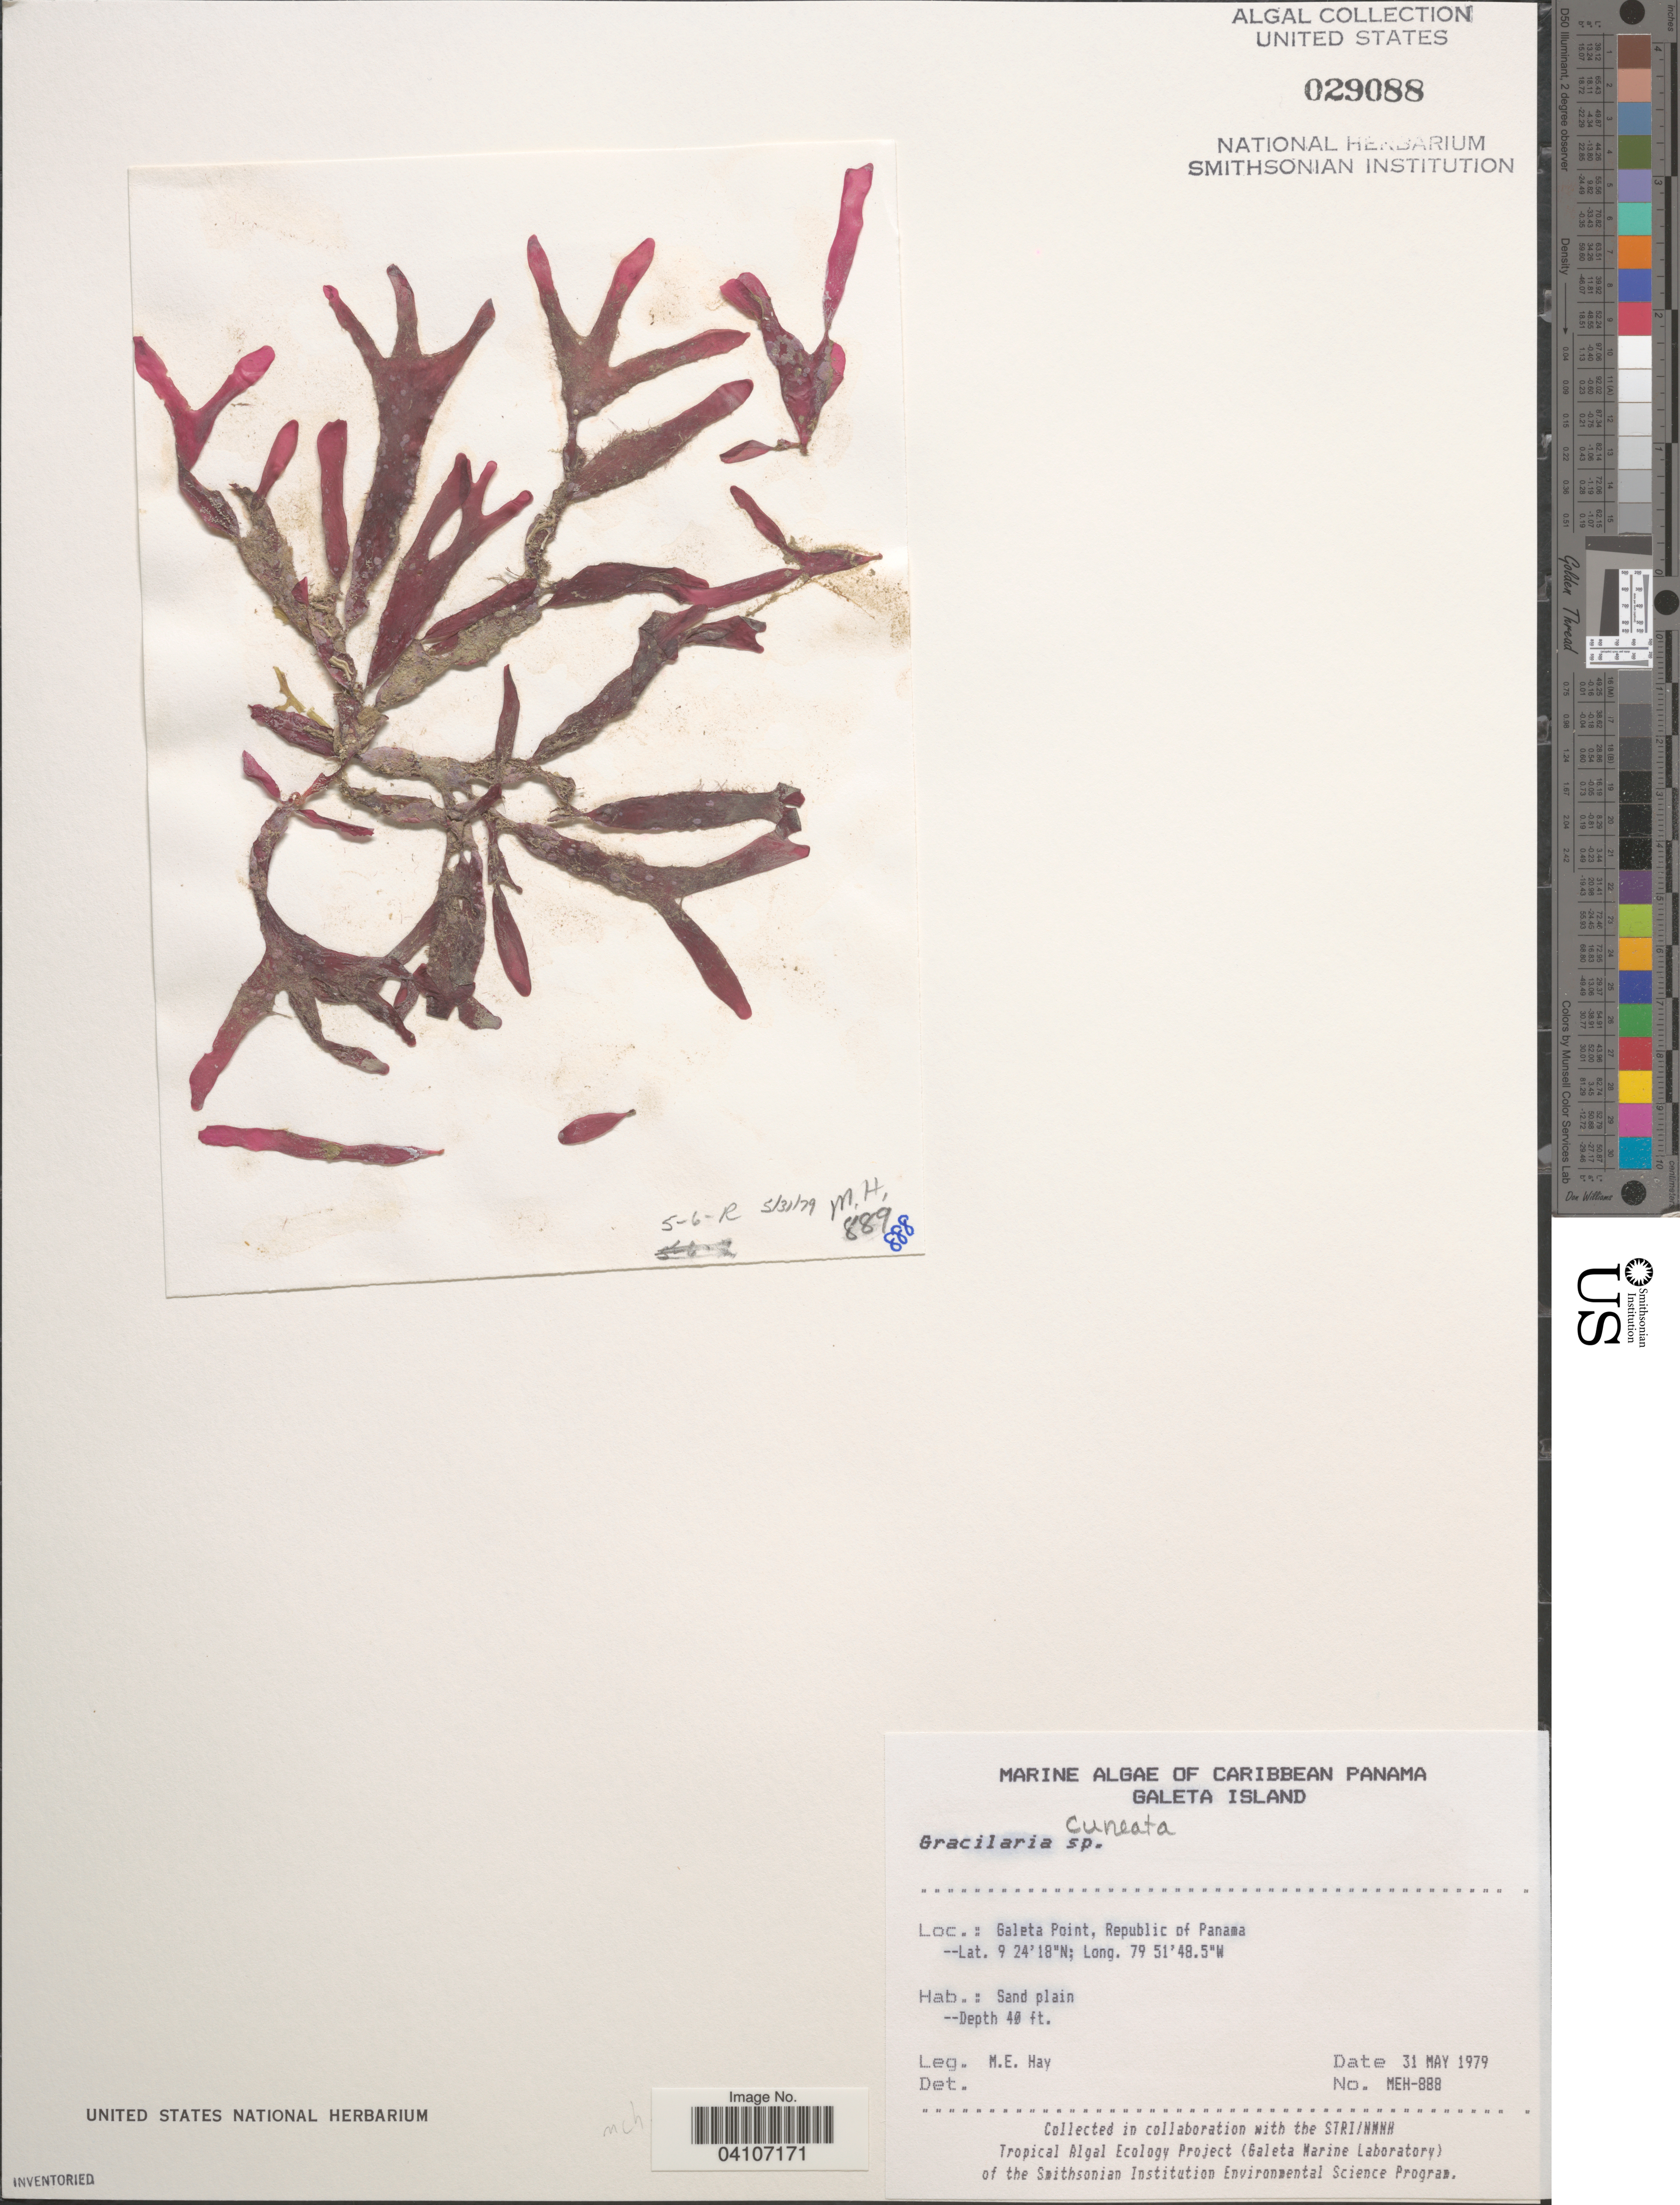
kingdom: Plantae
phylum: Rhodophyta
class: Florideophyceae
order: Gracilariales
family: Gracilariaceae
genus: Gracilaria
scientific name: Gracilaria cuneata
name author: Aresch.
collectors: M. E. Hay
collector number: MEH-888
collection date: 1979-05-31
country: Panama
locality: Caribbean Panama. Galeta Island. Galeta Point, Republic of Panama.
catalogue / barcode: US 29088